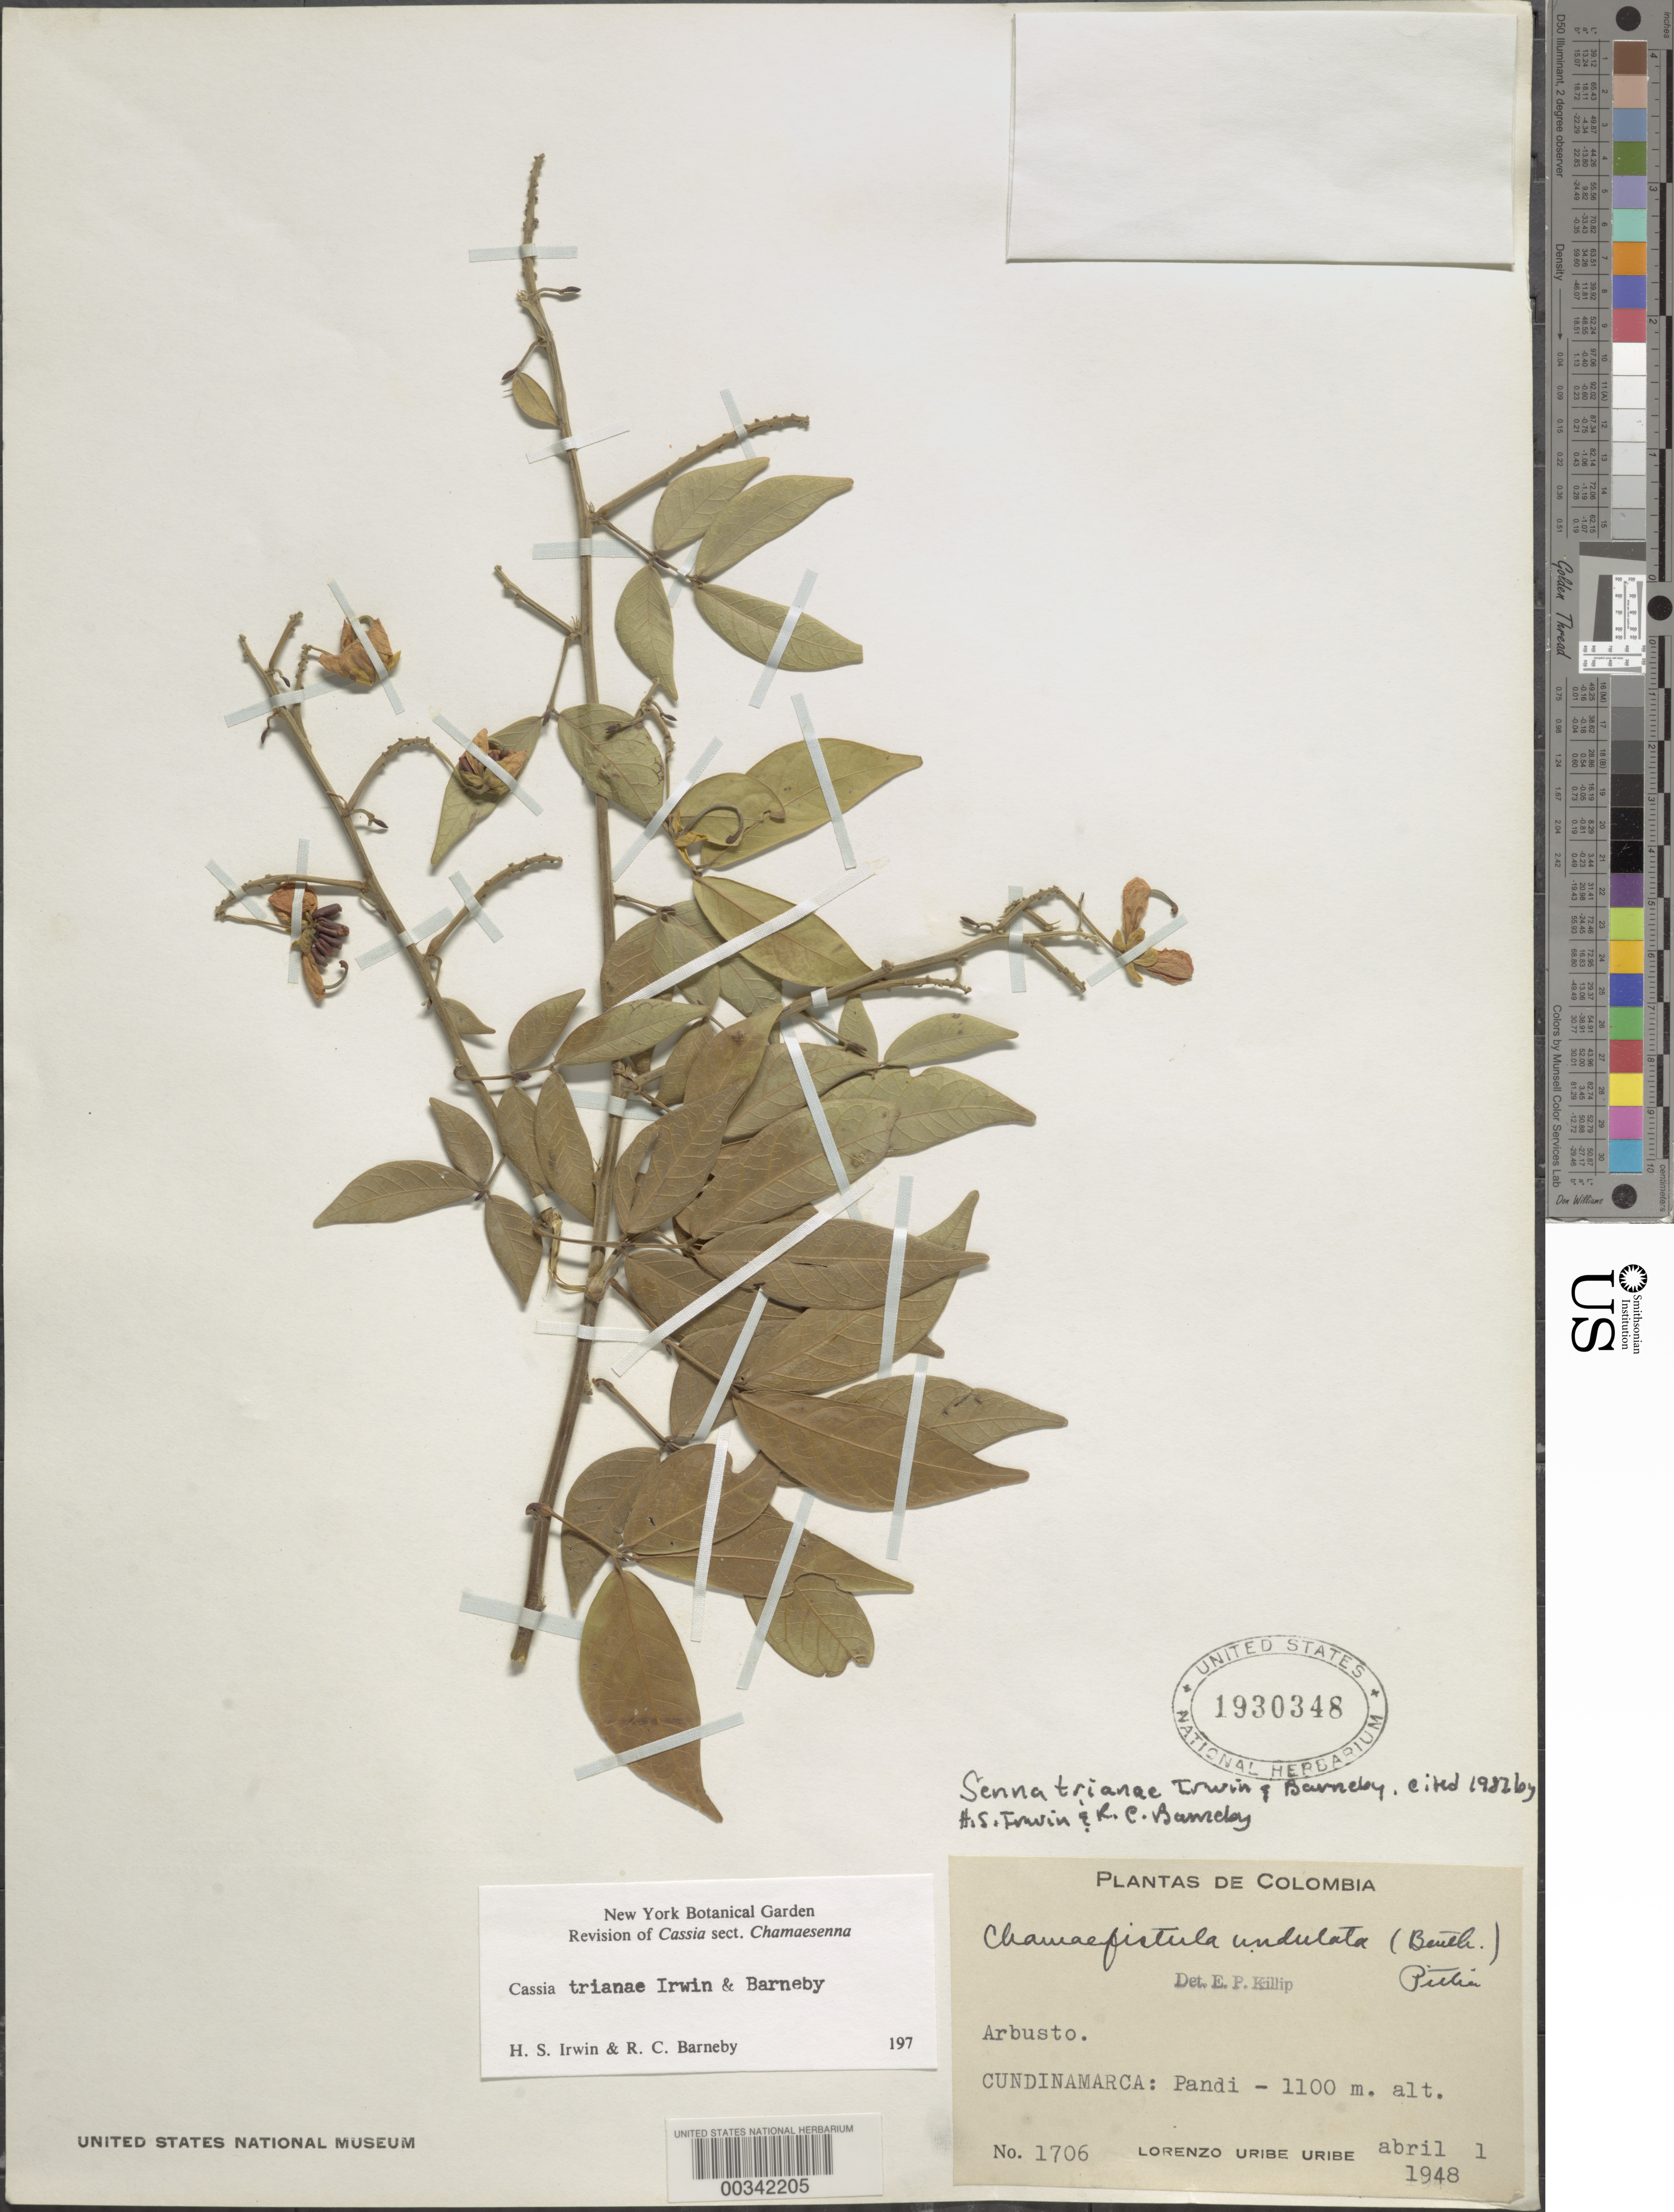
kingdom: Plantae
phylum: Tracheophyta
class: Magnoliopsida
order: Fabales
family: Fabaceae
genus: Senna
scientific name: Senna trianae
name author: H.S. Irwin & Barneby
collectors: L. Uribe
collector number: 1706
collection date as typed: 01 Apr 1948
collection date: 1948-04-01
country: Colombia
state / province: Cundinamarca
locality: Pandi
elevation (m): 1100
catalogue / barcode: US 1930348